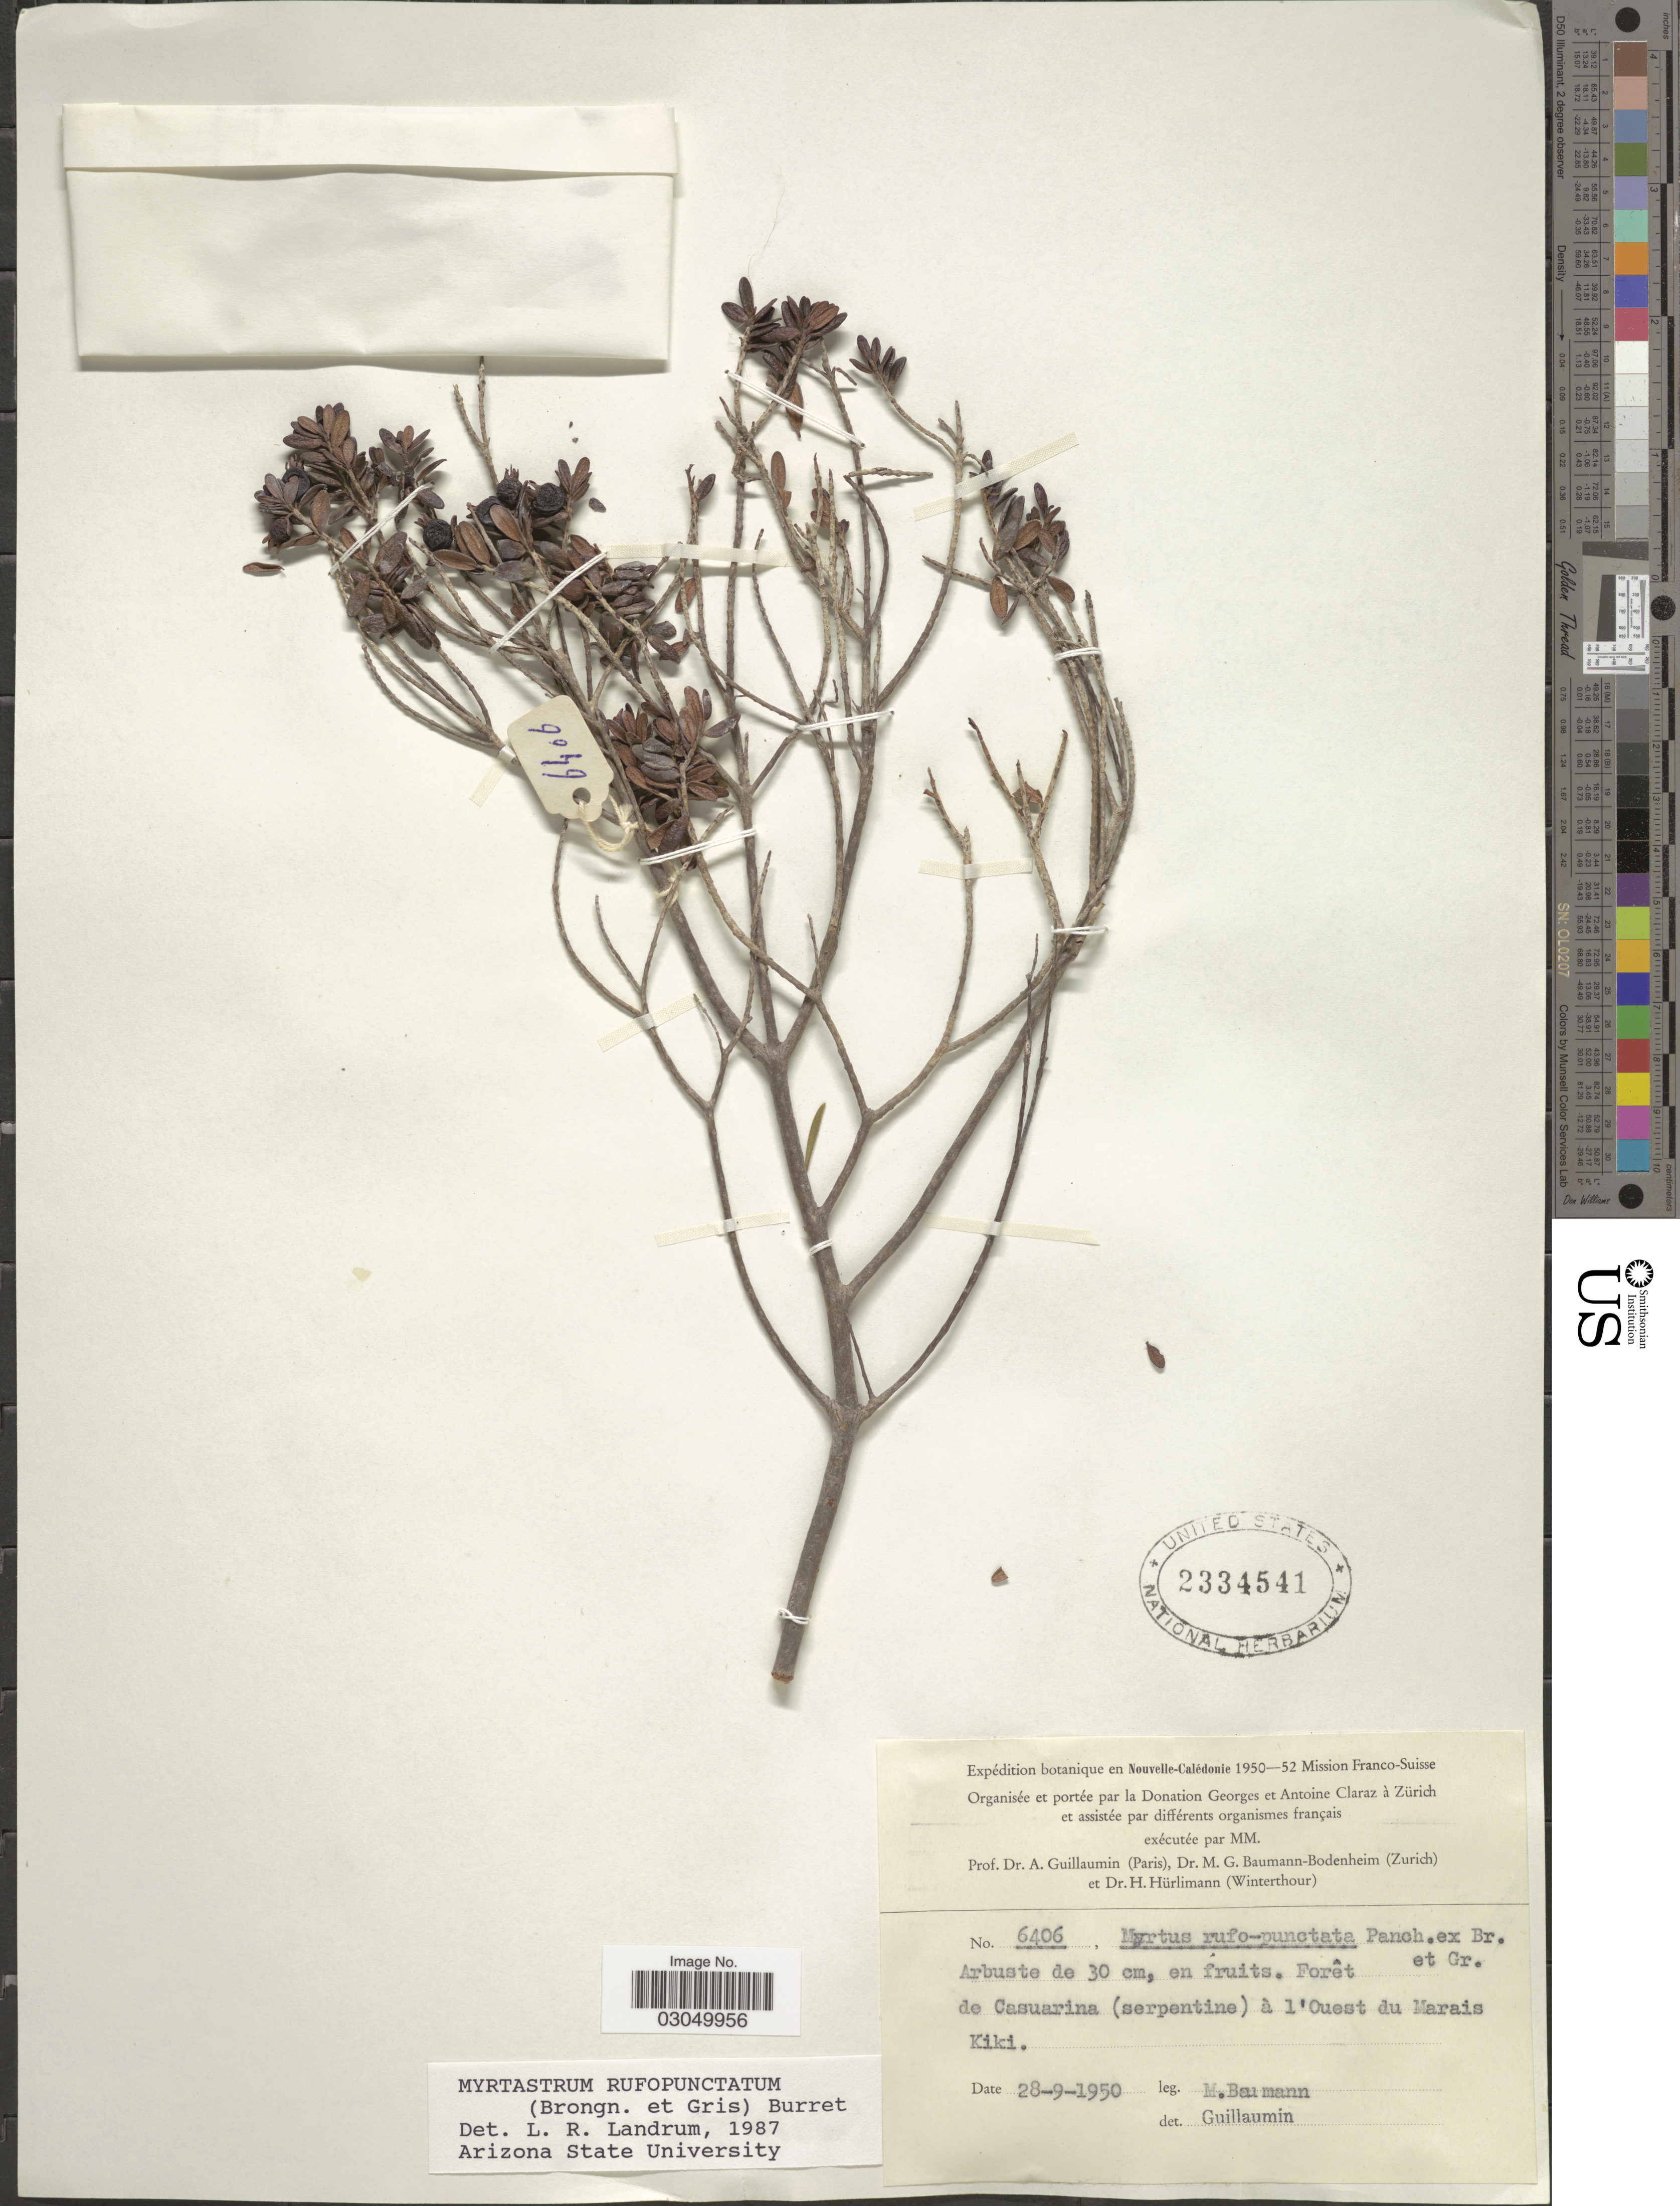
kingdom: Plantae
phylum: Tracheophyta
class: Magnoliopsida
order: Myrtales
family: Myrtaceae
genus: Myrtastrum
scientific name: Myrtastrum rufopunctatum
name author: (Pancher ex Brongn. & Gris) Burret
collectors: M. Baumann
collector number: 6406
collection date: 1950-09-28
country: New Caledonia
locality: En Nouvelle-Calédonie. Forêt de Casuarina (serpentine) à l'Ouest du Marais Kiki.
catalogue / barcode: US 2334541